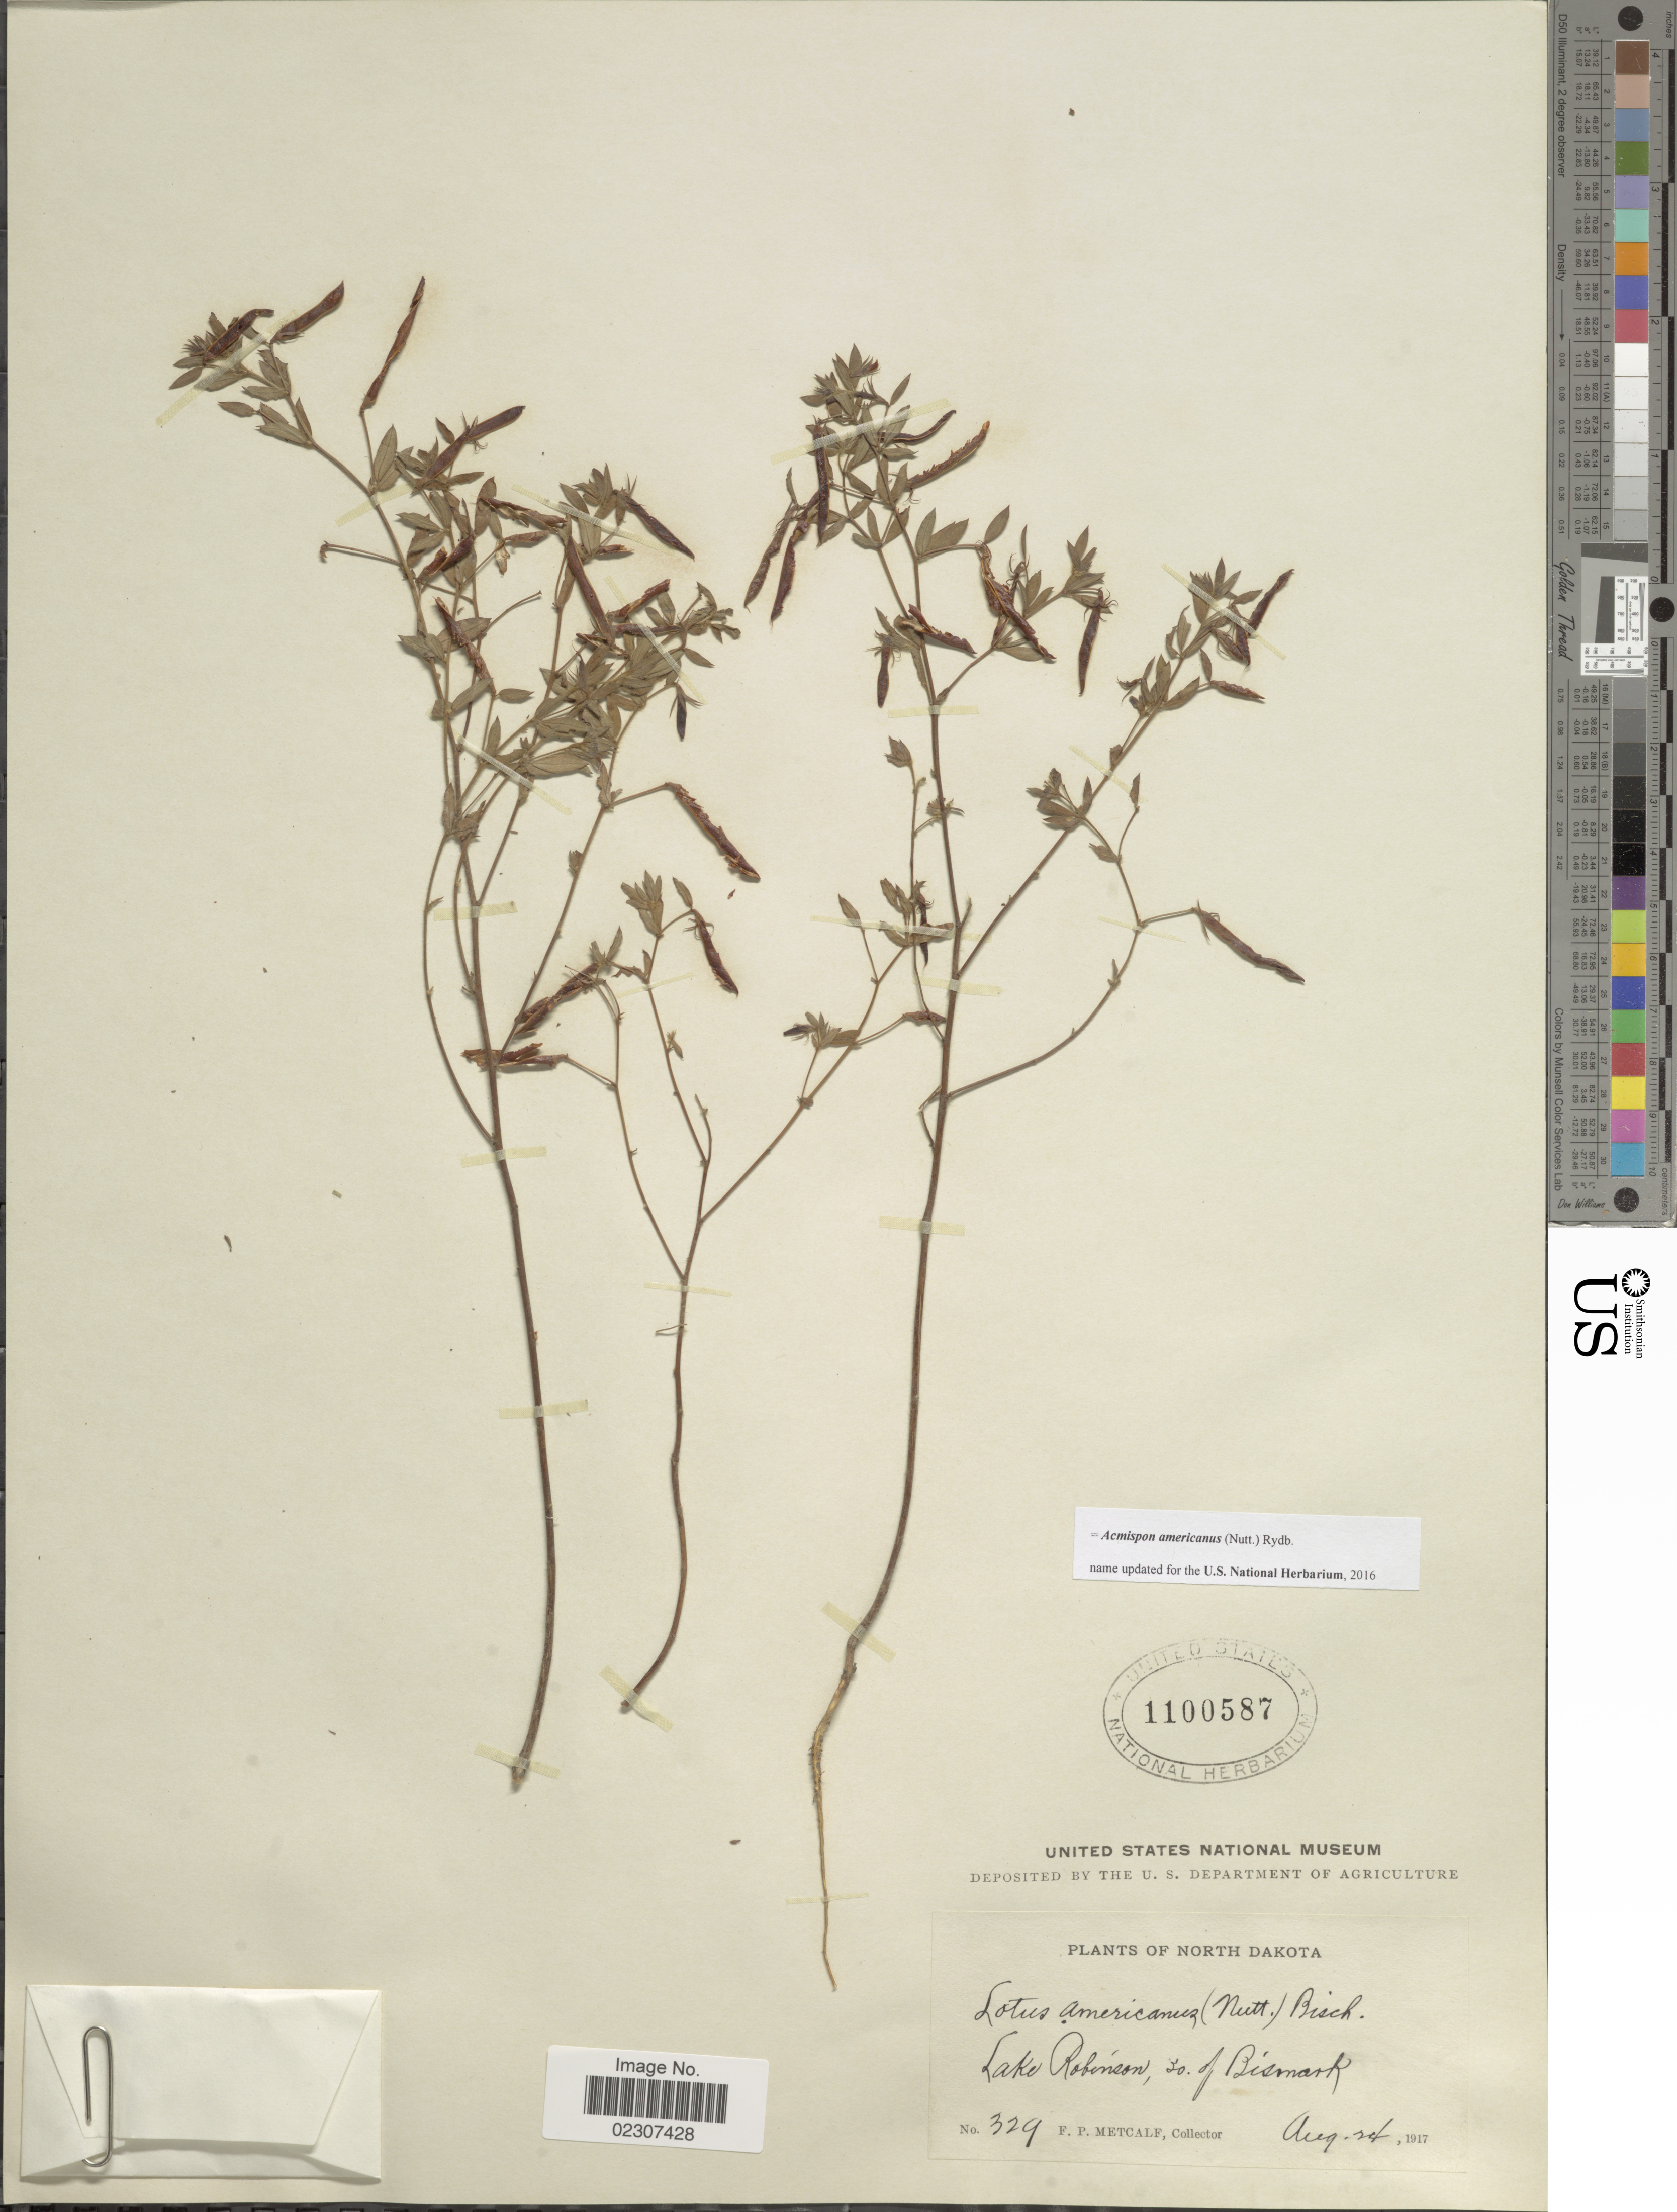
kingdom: Plantae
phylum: Tracheophyta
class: Magnoliopsida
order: Fabales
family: Fabaceae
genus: Acmispon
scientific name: Acmispon americanus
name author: (Nutt.) Rydb.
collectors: F. Metcalf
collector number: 329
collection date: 1917-08-24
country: United States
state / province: North Dakota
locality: North Dakota, Lake Robinson, 30. of Bismark.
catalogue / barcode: US 1100587